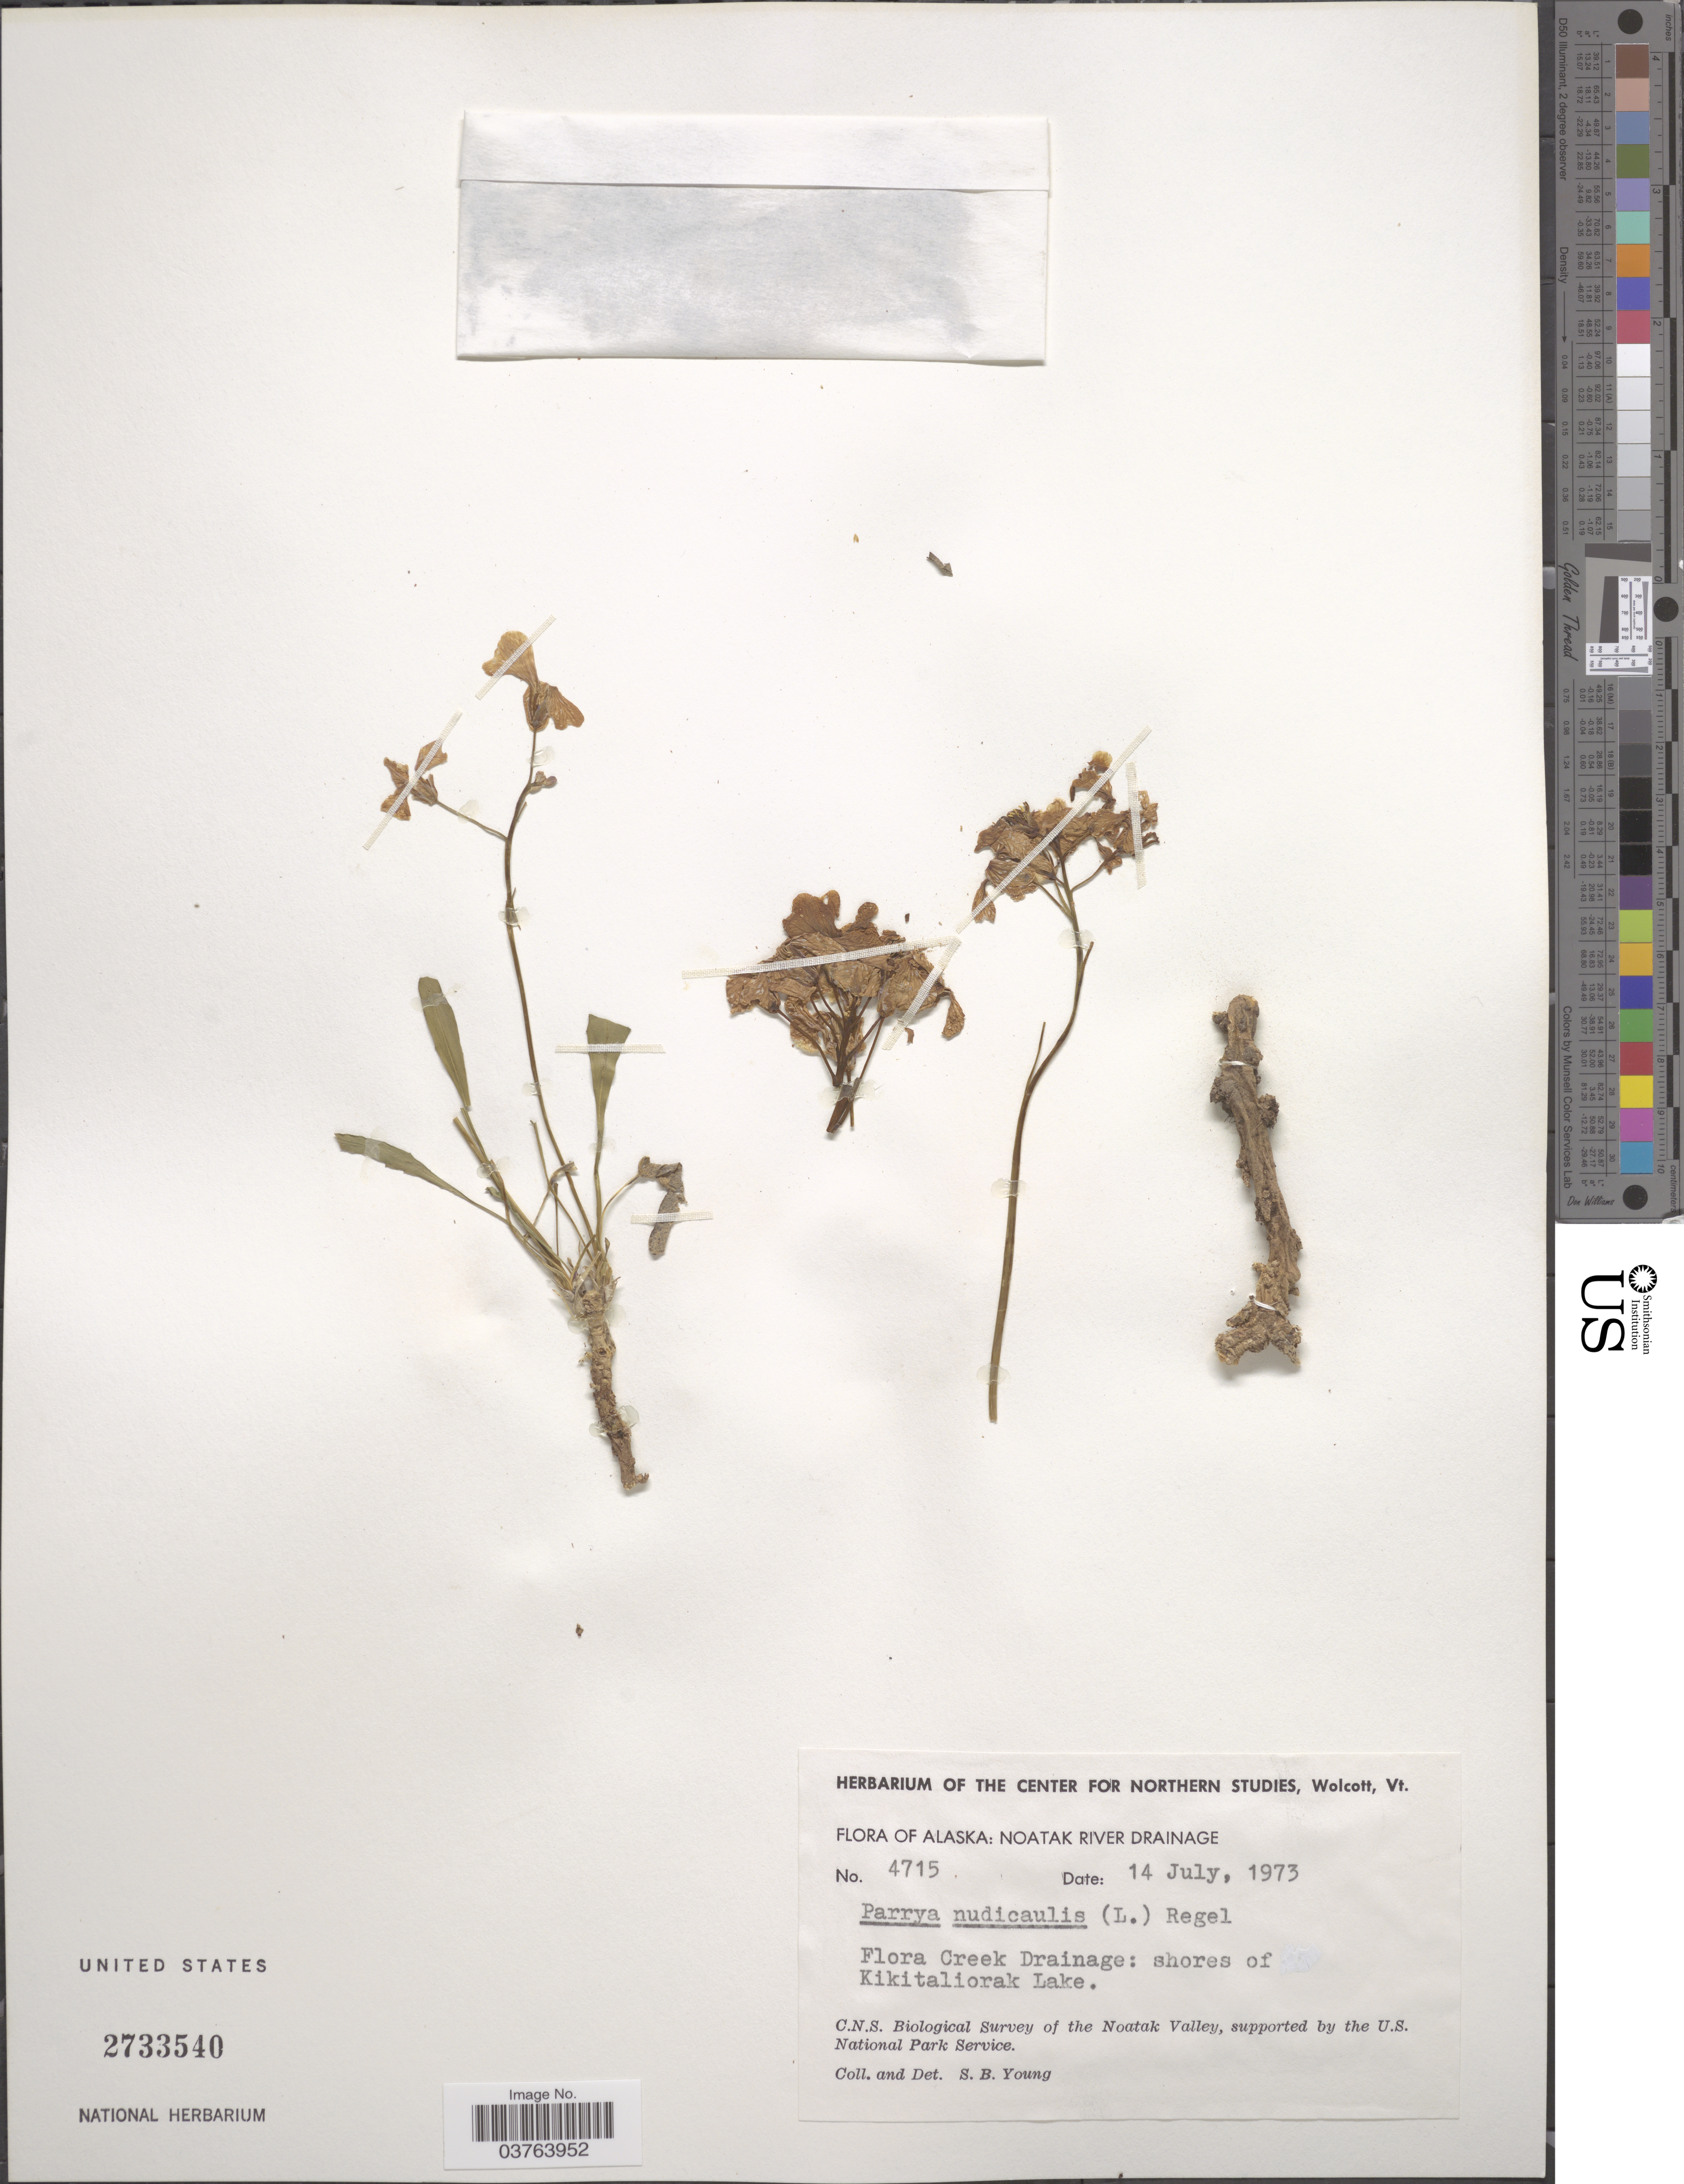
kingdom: Plantae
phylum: Tracheophyta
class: Magnoliopsida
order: Brassicales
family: Brassicaceae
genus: Parrya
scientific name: Parrya nudicaulis subsp. nudicaulis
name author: (L.) Regel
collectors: S. Young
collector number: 4715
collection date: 1973-07-14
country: United States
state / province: Alaska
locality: Noatak River Drainage. Flora Creek Drainage: shores of Kikitaliorak Lake. Noatak Valley.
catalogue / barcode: US 2733540